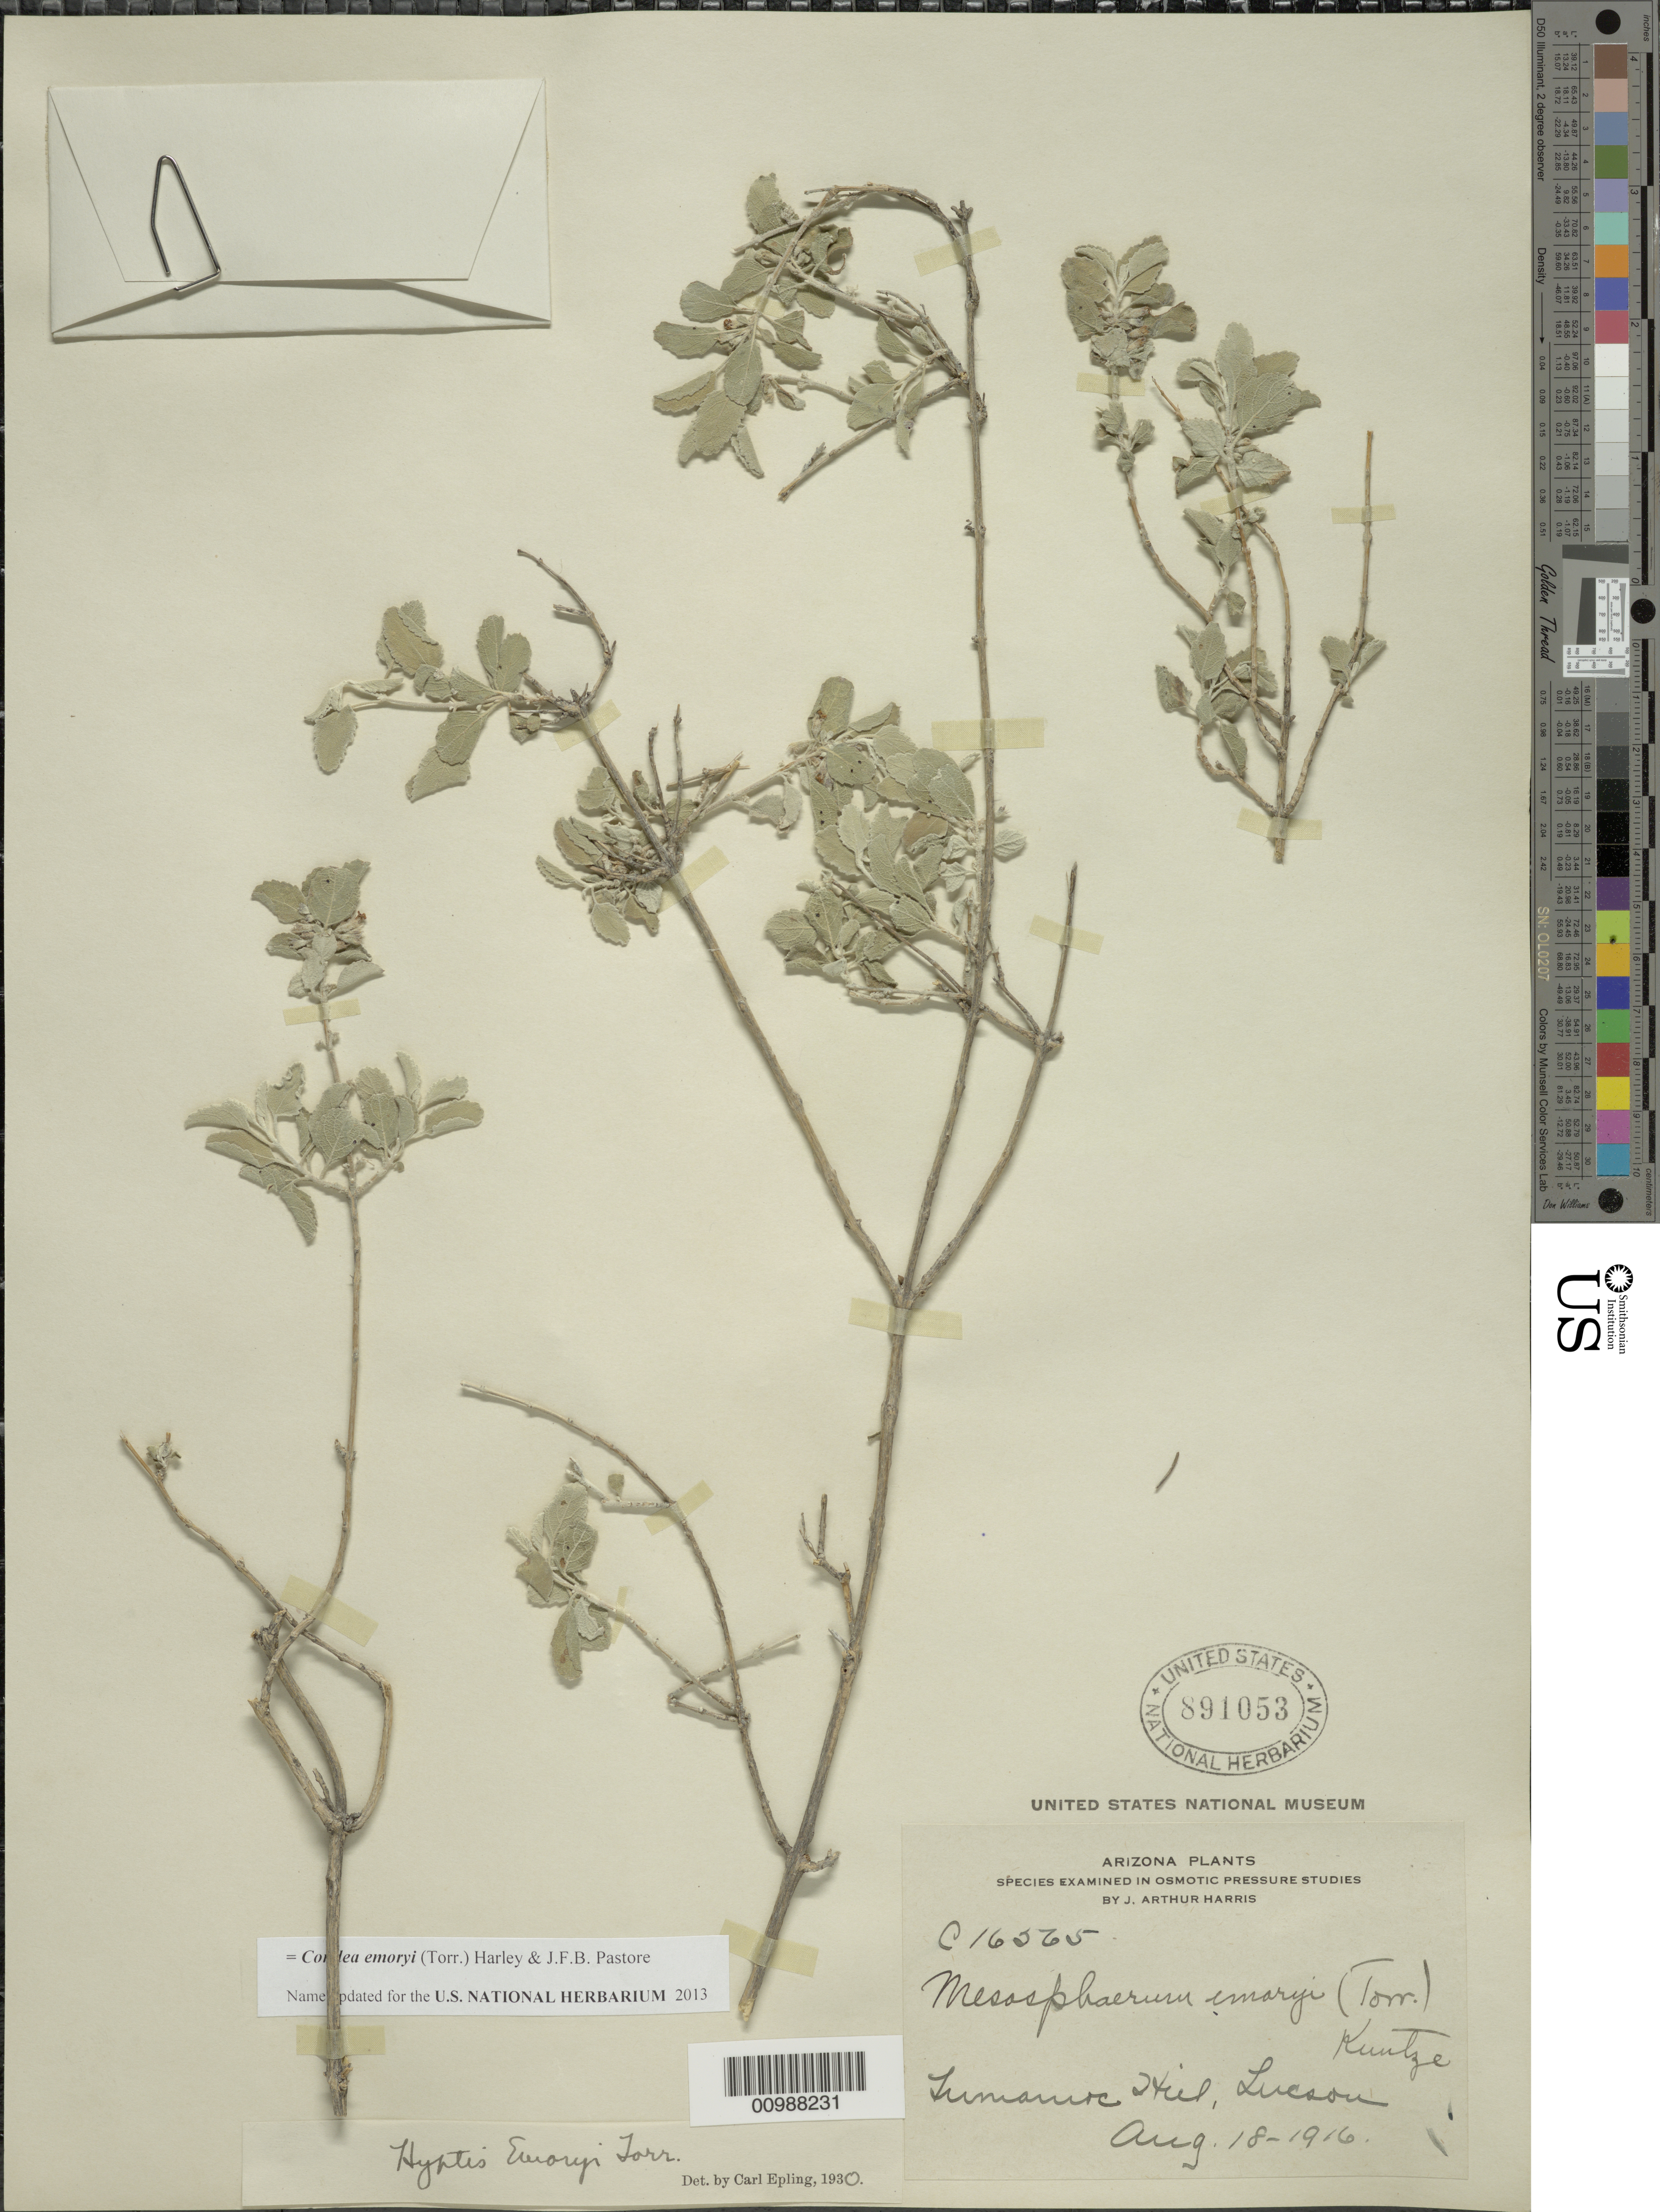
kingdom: Plantae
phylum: Tracheophyta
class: Magnoliopsida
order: Lamiales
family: Lamiaceae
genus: Condea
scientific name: Condea emoryi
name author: (Torr.) Harley & J.F.B. Pastore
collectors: A. Harris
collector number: C16565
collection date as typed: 18 Aug 1916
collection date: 1916-08-18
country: United States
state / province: Arizona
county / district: Pima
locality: Tucson.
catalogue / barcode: US 891053